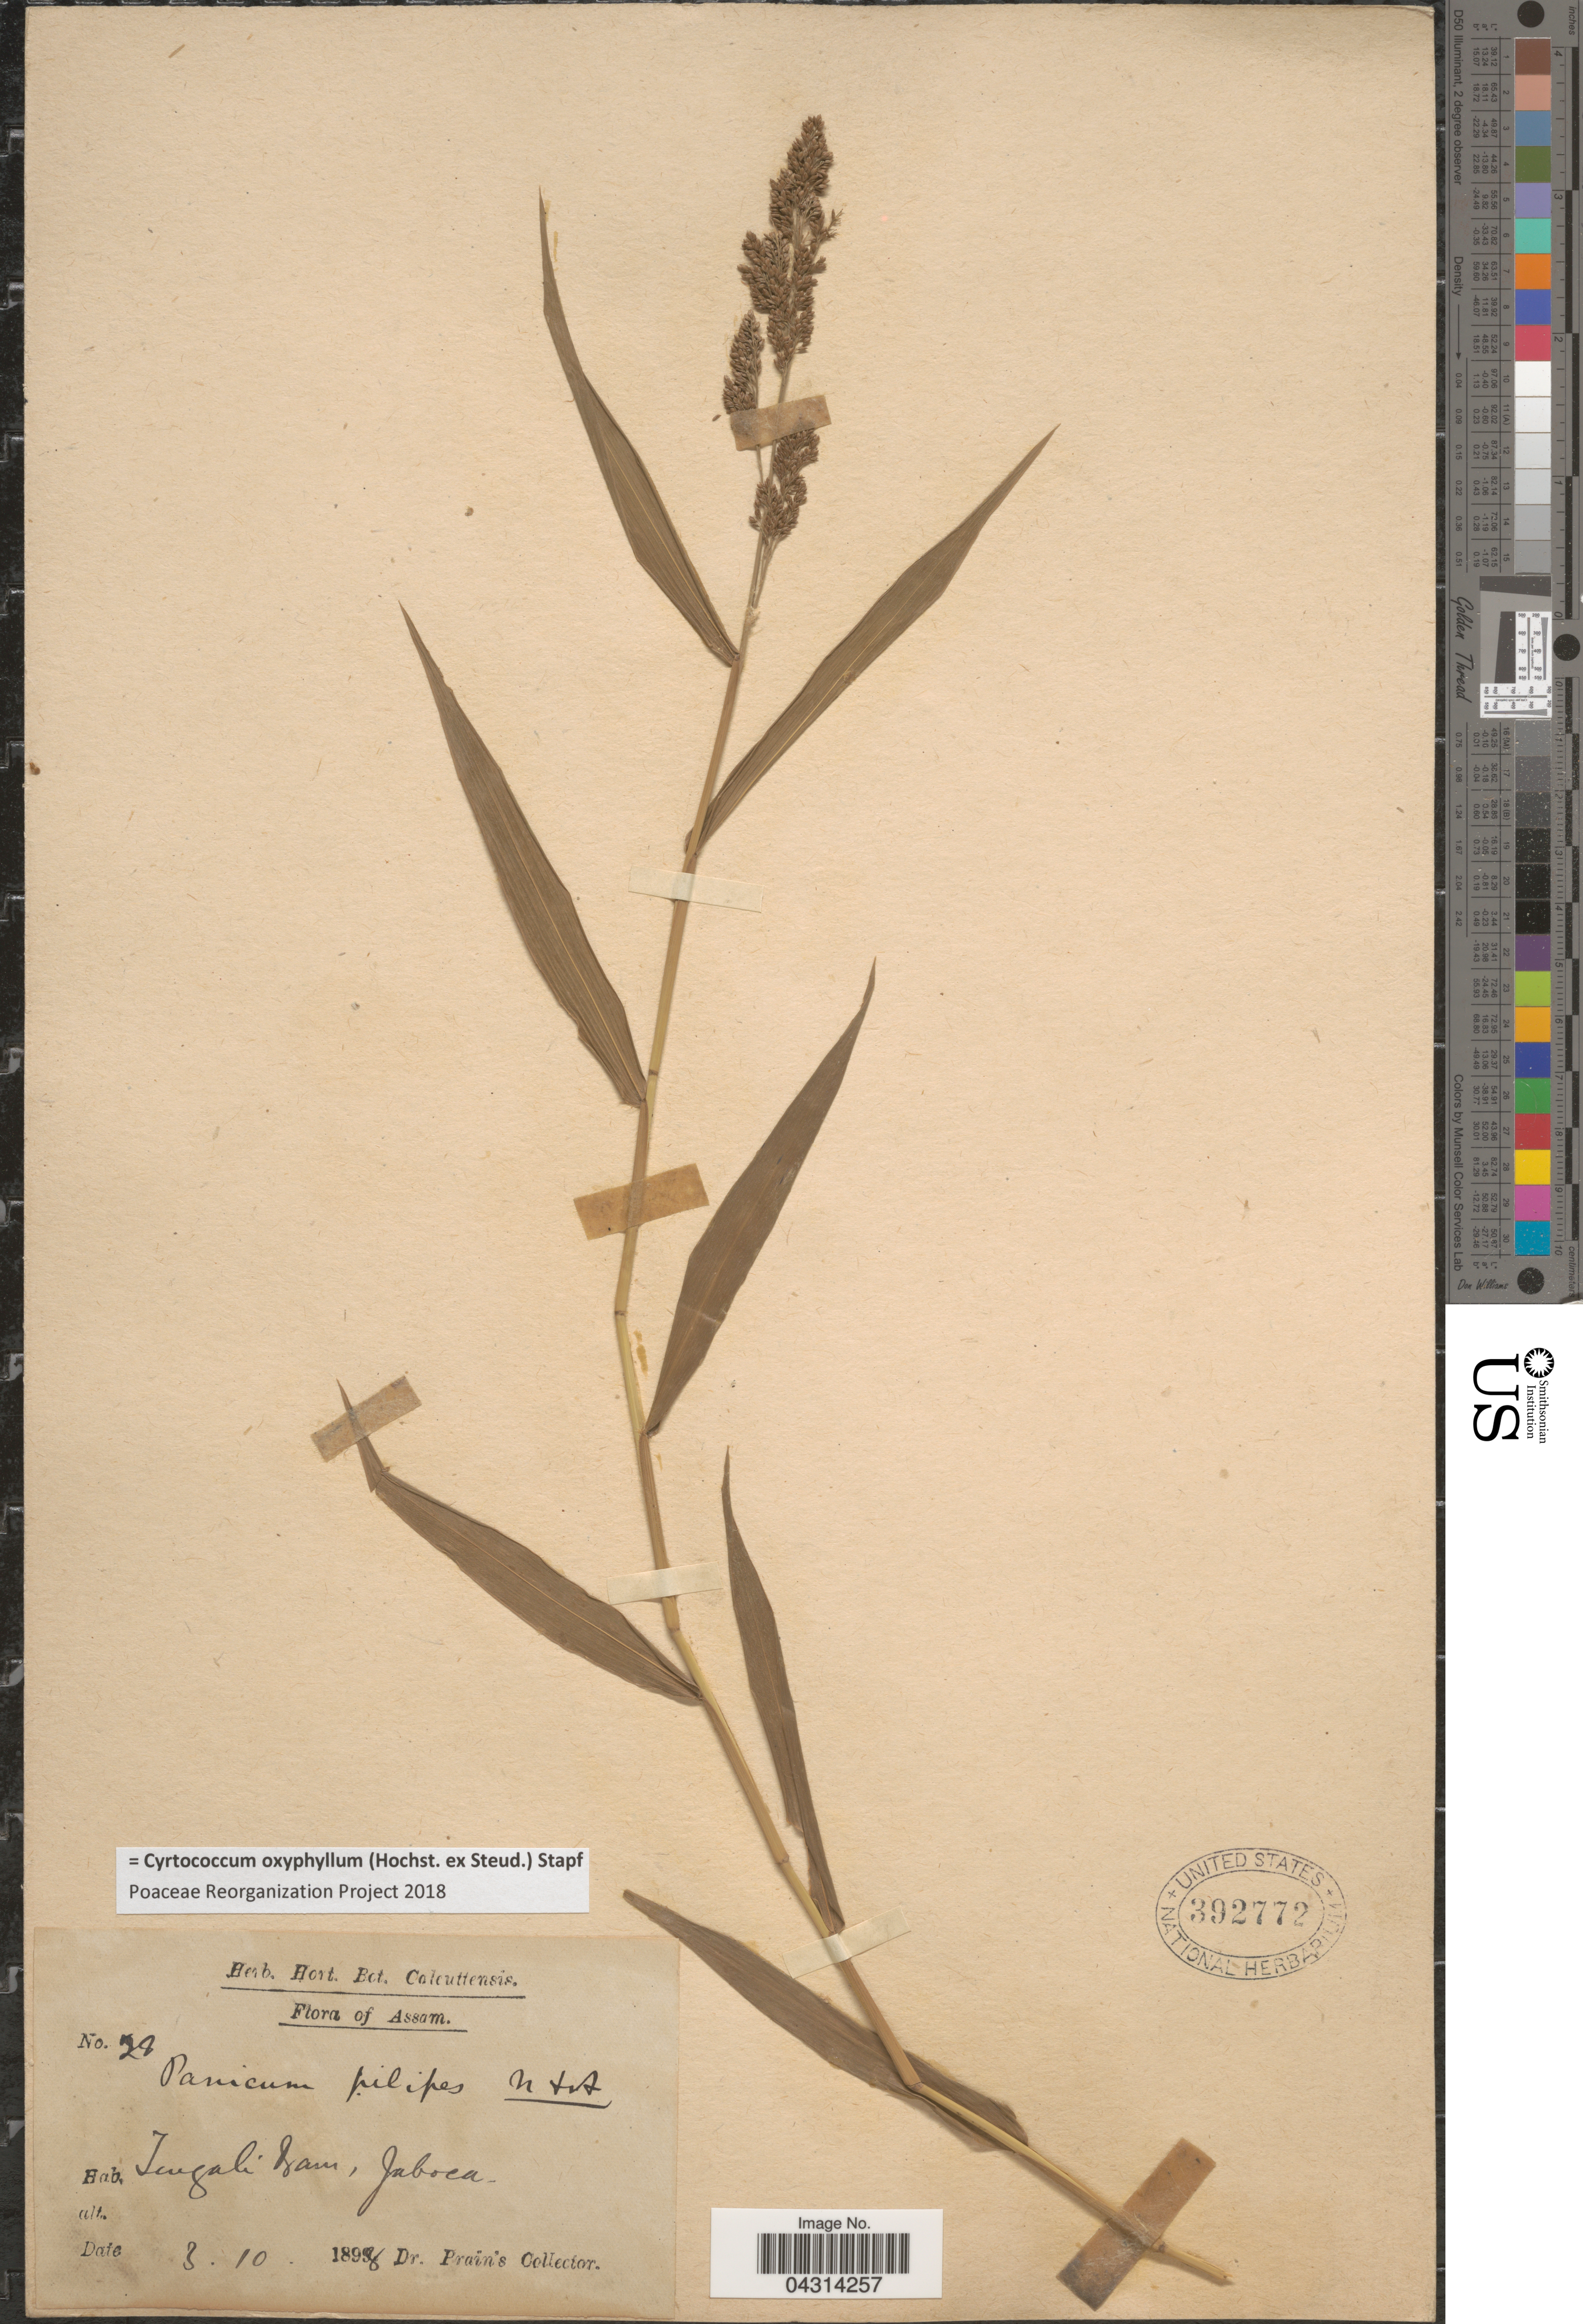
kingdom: Plantae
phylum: Tracheophyta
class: Liliopsida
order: Poales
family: Poaceae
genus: Cyrtococcum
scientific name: Cyrtococcum oxyphyllum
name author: (Steud.) Stapf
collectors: Dr. King's collector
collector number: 28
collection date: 1898-10-03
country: India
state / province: Assam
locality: Tengali Sam, Jaboca.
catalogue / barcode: US 392772